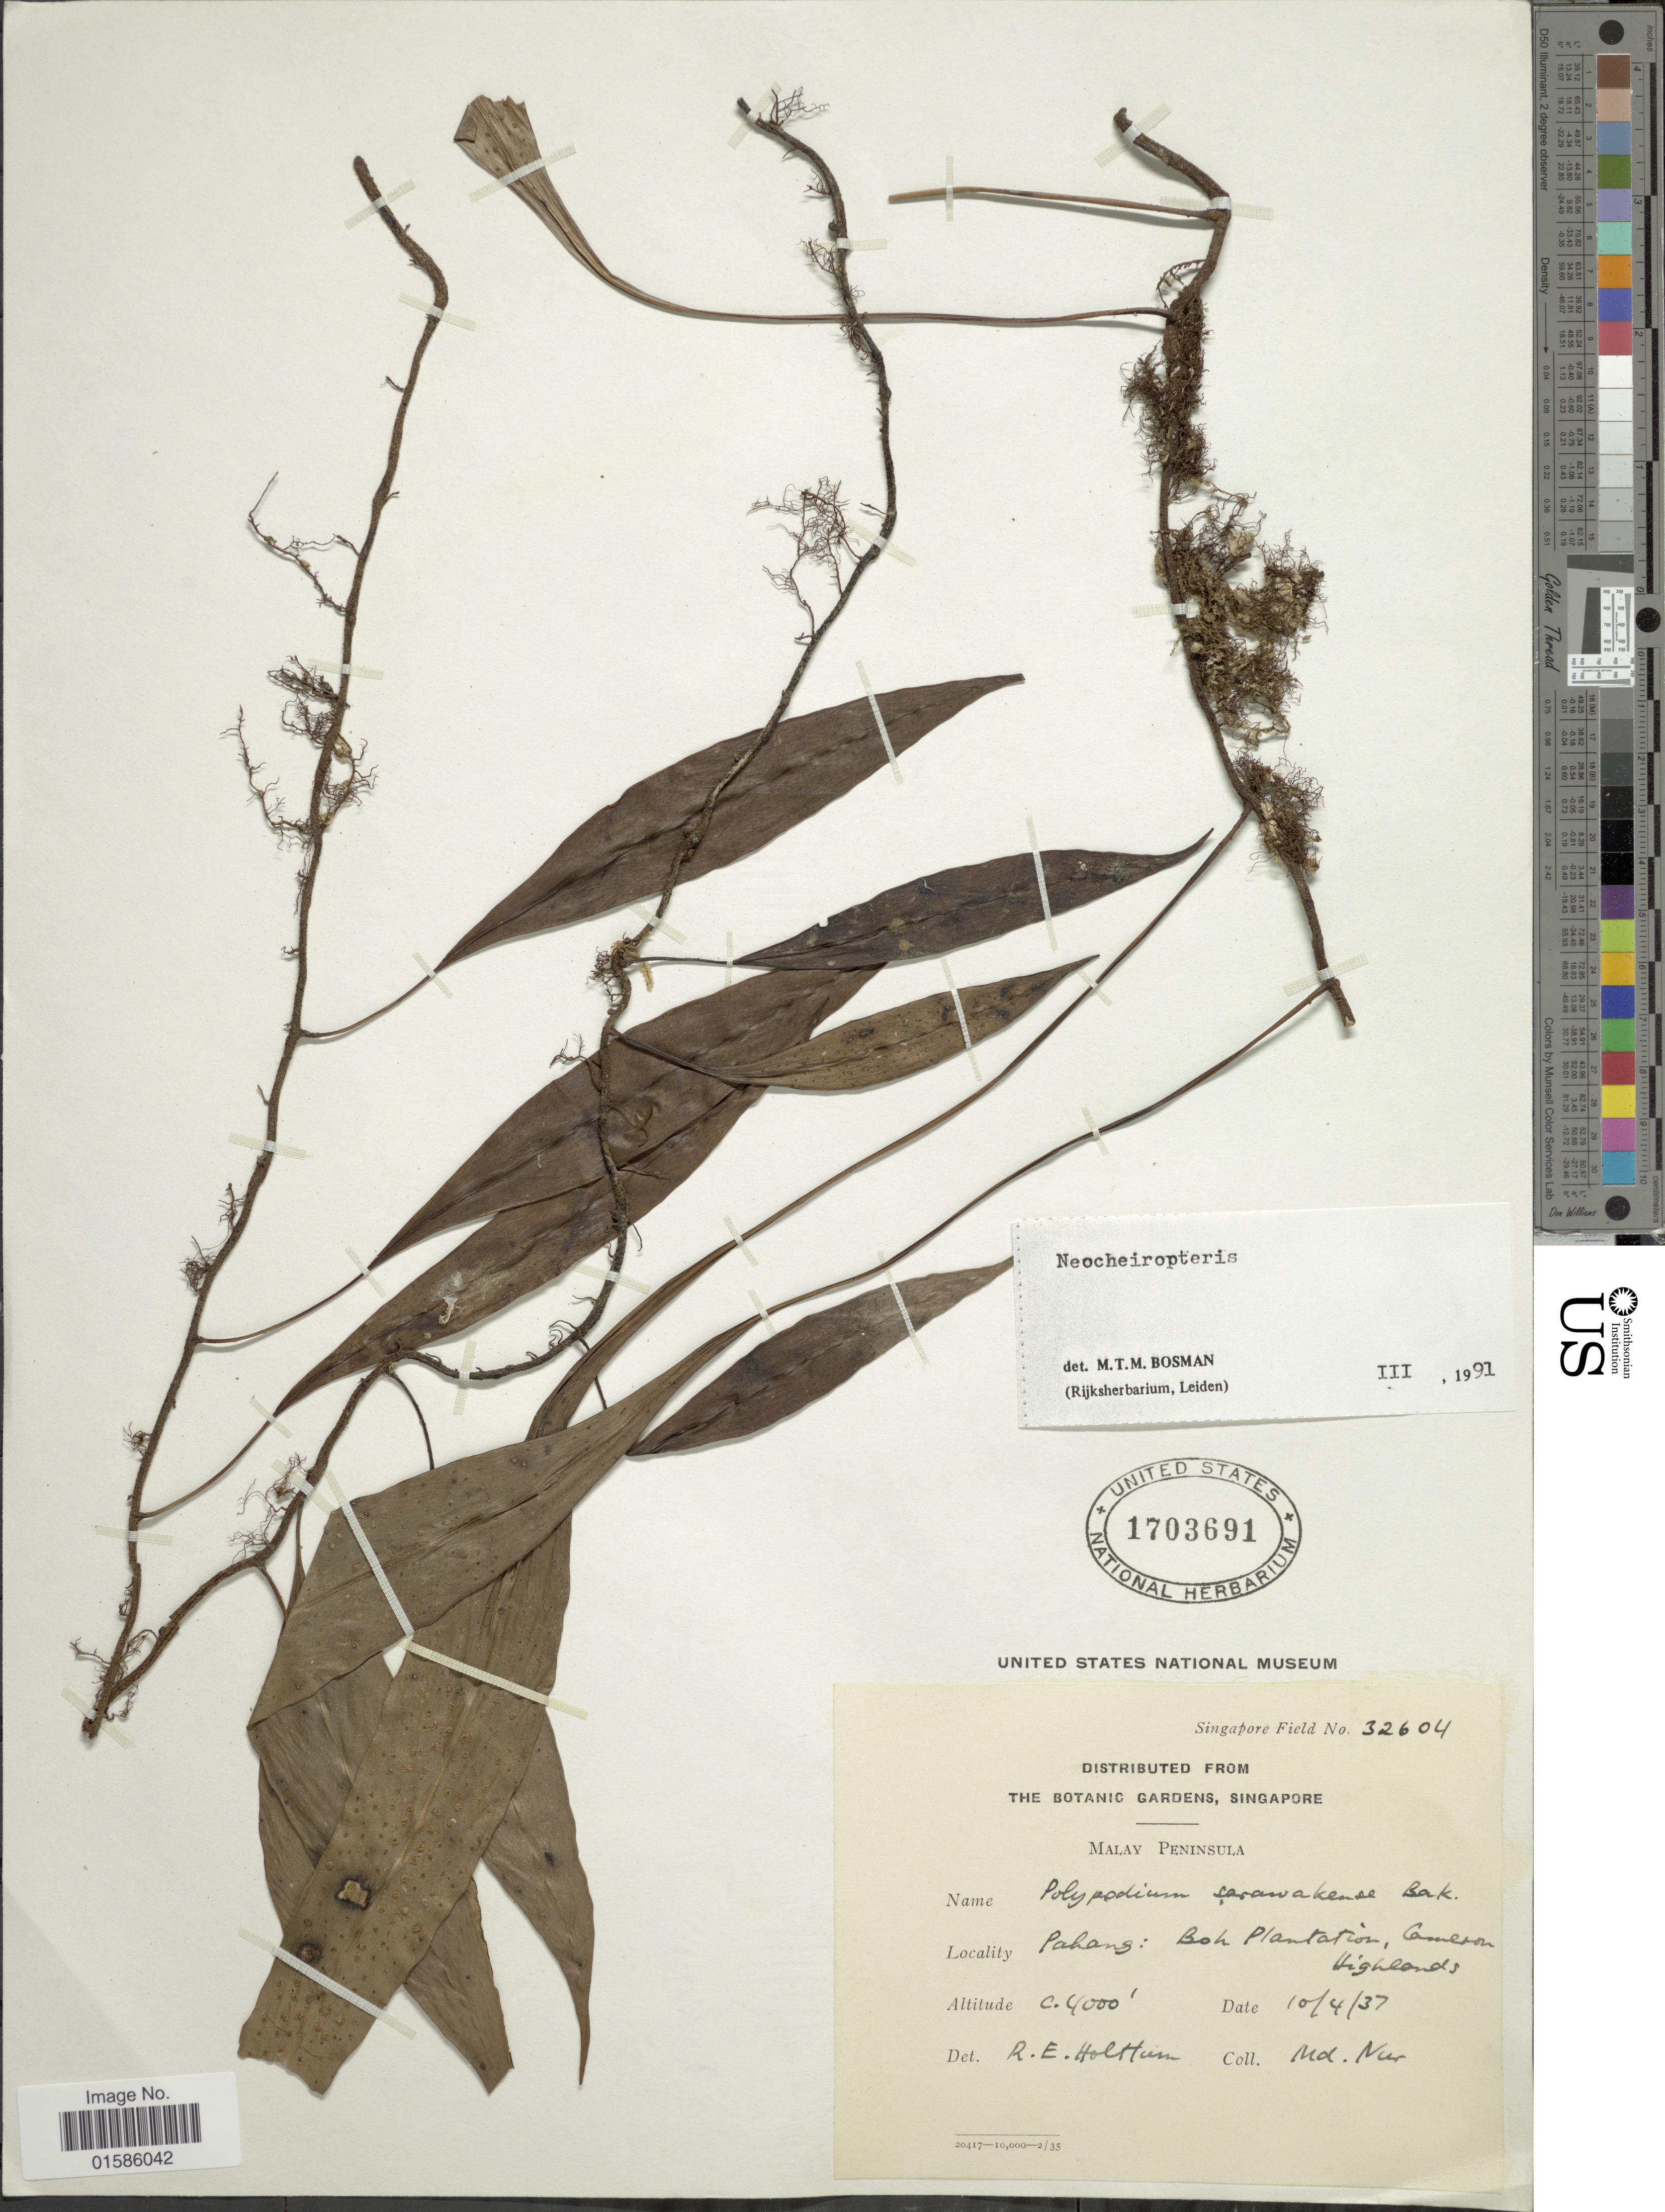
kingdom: Plantae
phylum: Tracheophyta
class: Polypodiopsida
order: Polypodiales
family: Polypodiaceae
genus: Microsorum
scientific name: Microsorum sarawakense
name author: (Baker) Ching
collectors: M. Nur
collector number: Singapore Field 32604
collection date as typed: Transcribed d/m/y: 10/4/37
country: Malaysia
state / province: Pahang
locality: Malay Peninsula, Boh Plantation, Cameron Highlands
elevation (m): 1219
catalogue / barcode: US 1703691